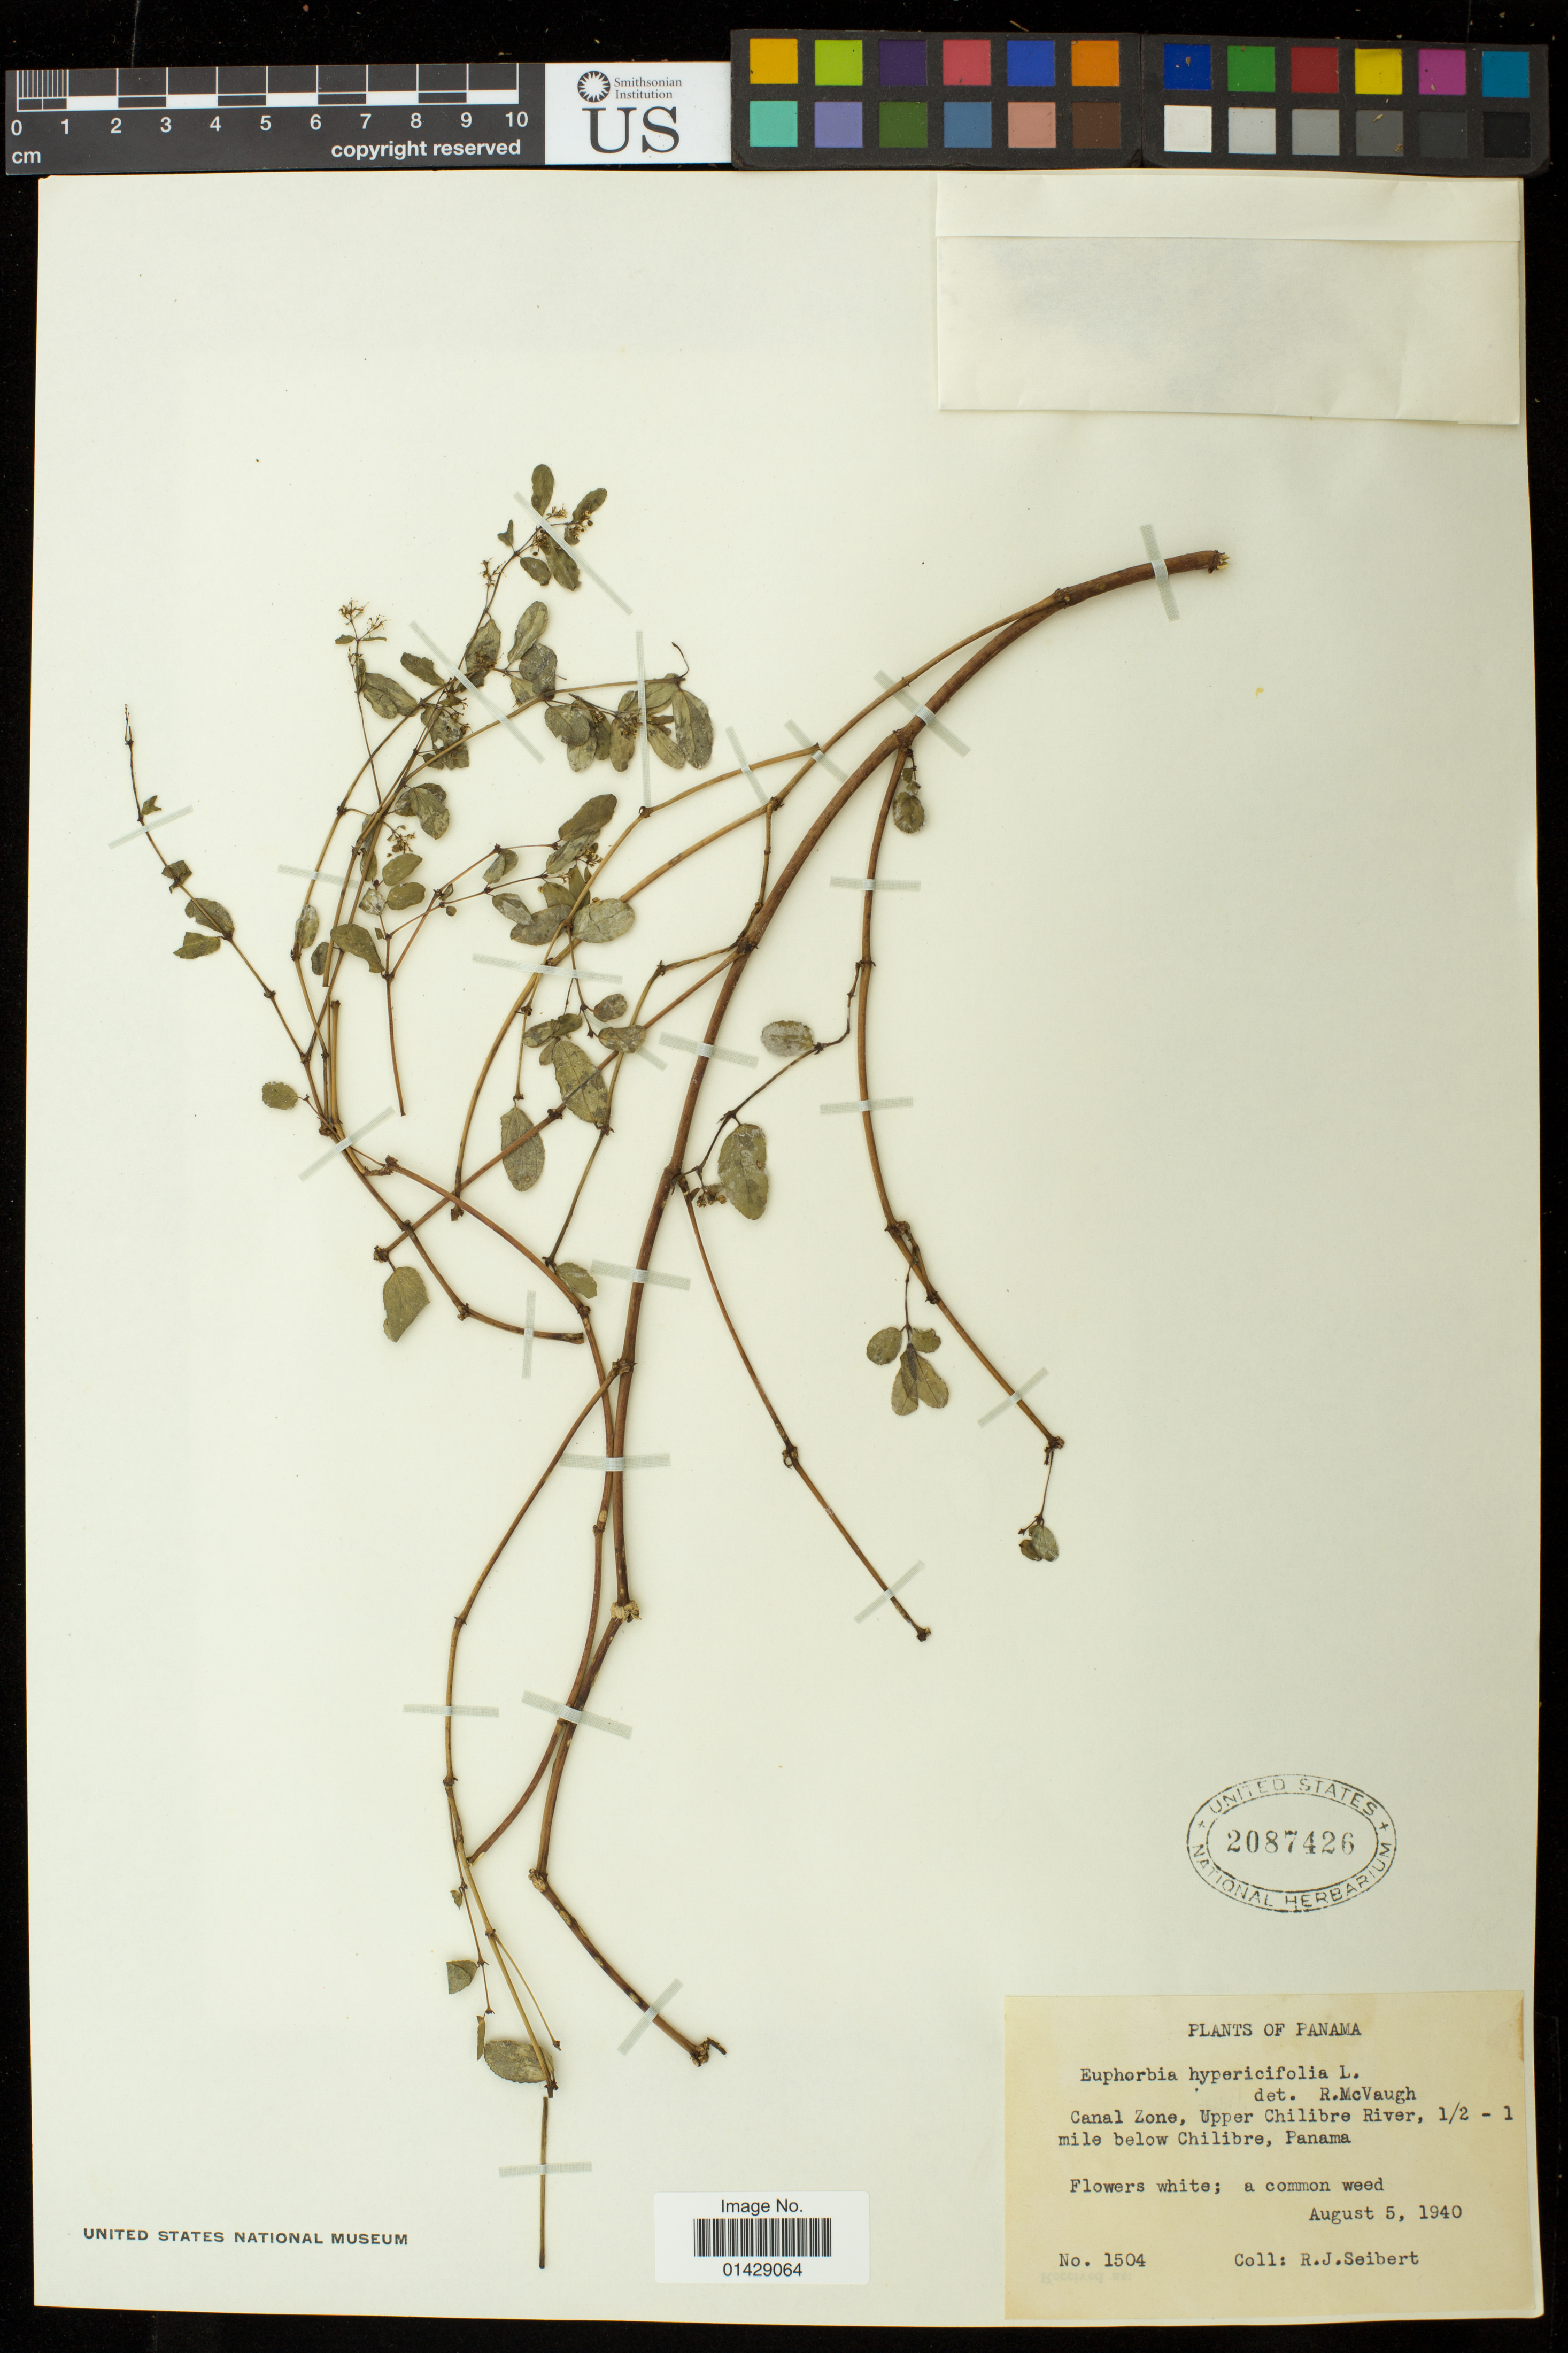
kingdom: Plantae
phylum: Tracheophyta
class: Magnoliopsida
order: Malpighiales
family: Euphorbiaceae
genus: Euphorbia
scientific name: Euphorbia hyssopifolia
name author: L.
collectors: R. J. Seibert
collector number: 1504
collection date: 1940-08-05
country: Panama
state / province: Panamá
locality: Canal Zone, Upper Chilibre River, 1/2 - 1 mile below Chilibre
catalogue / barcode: US 2087426